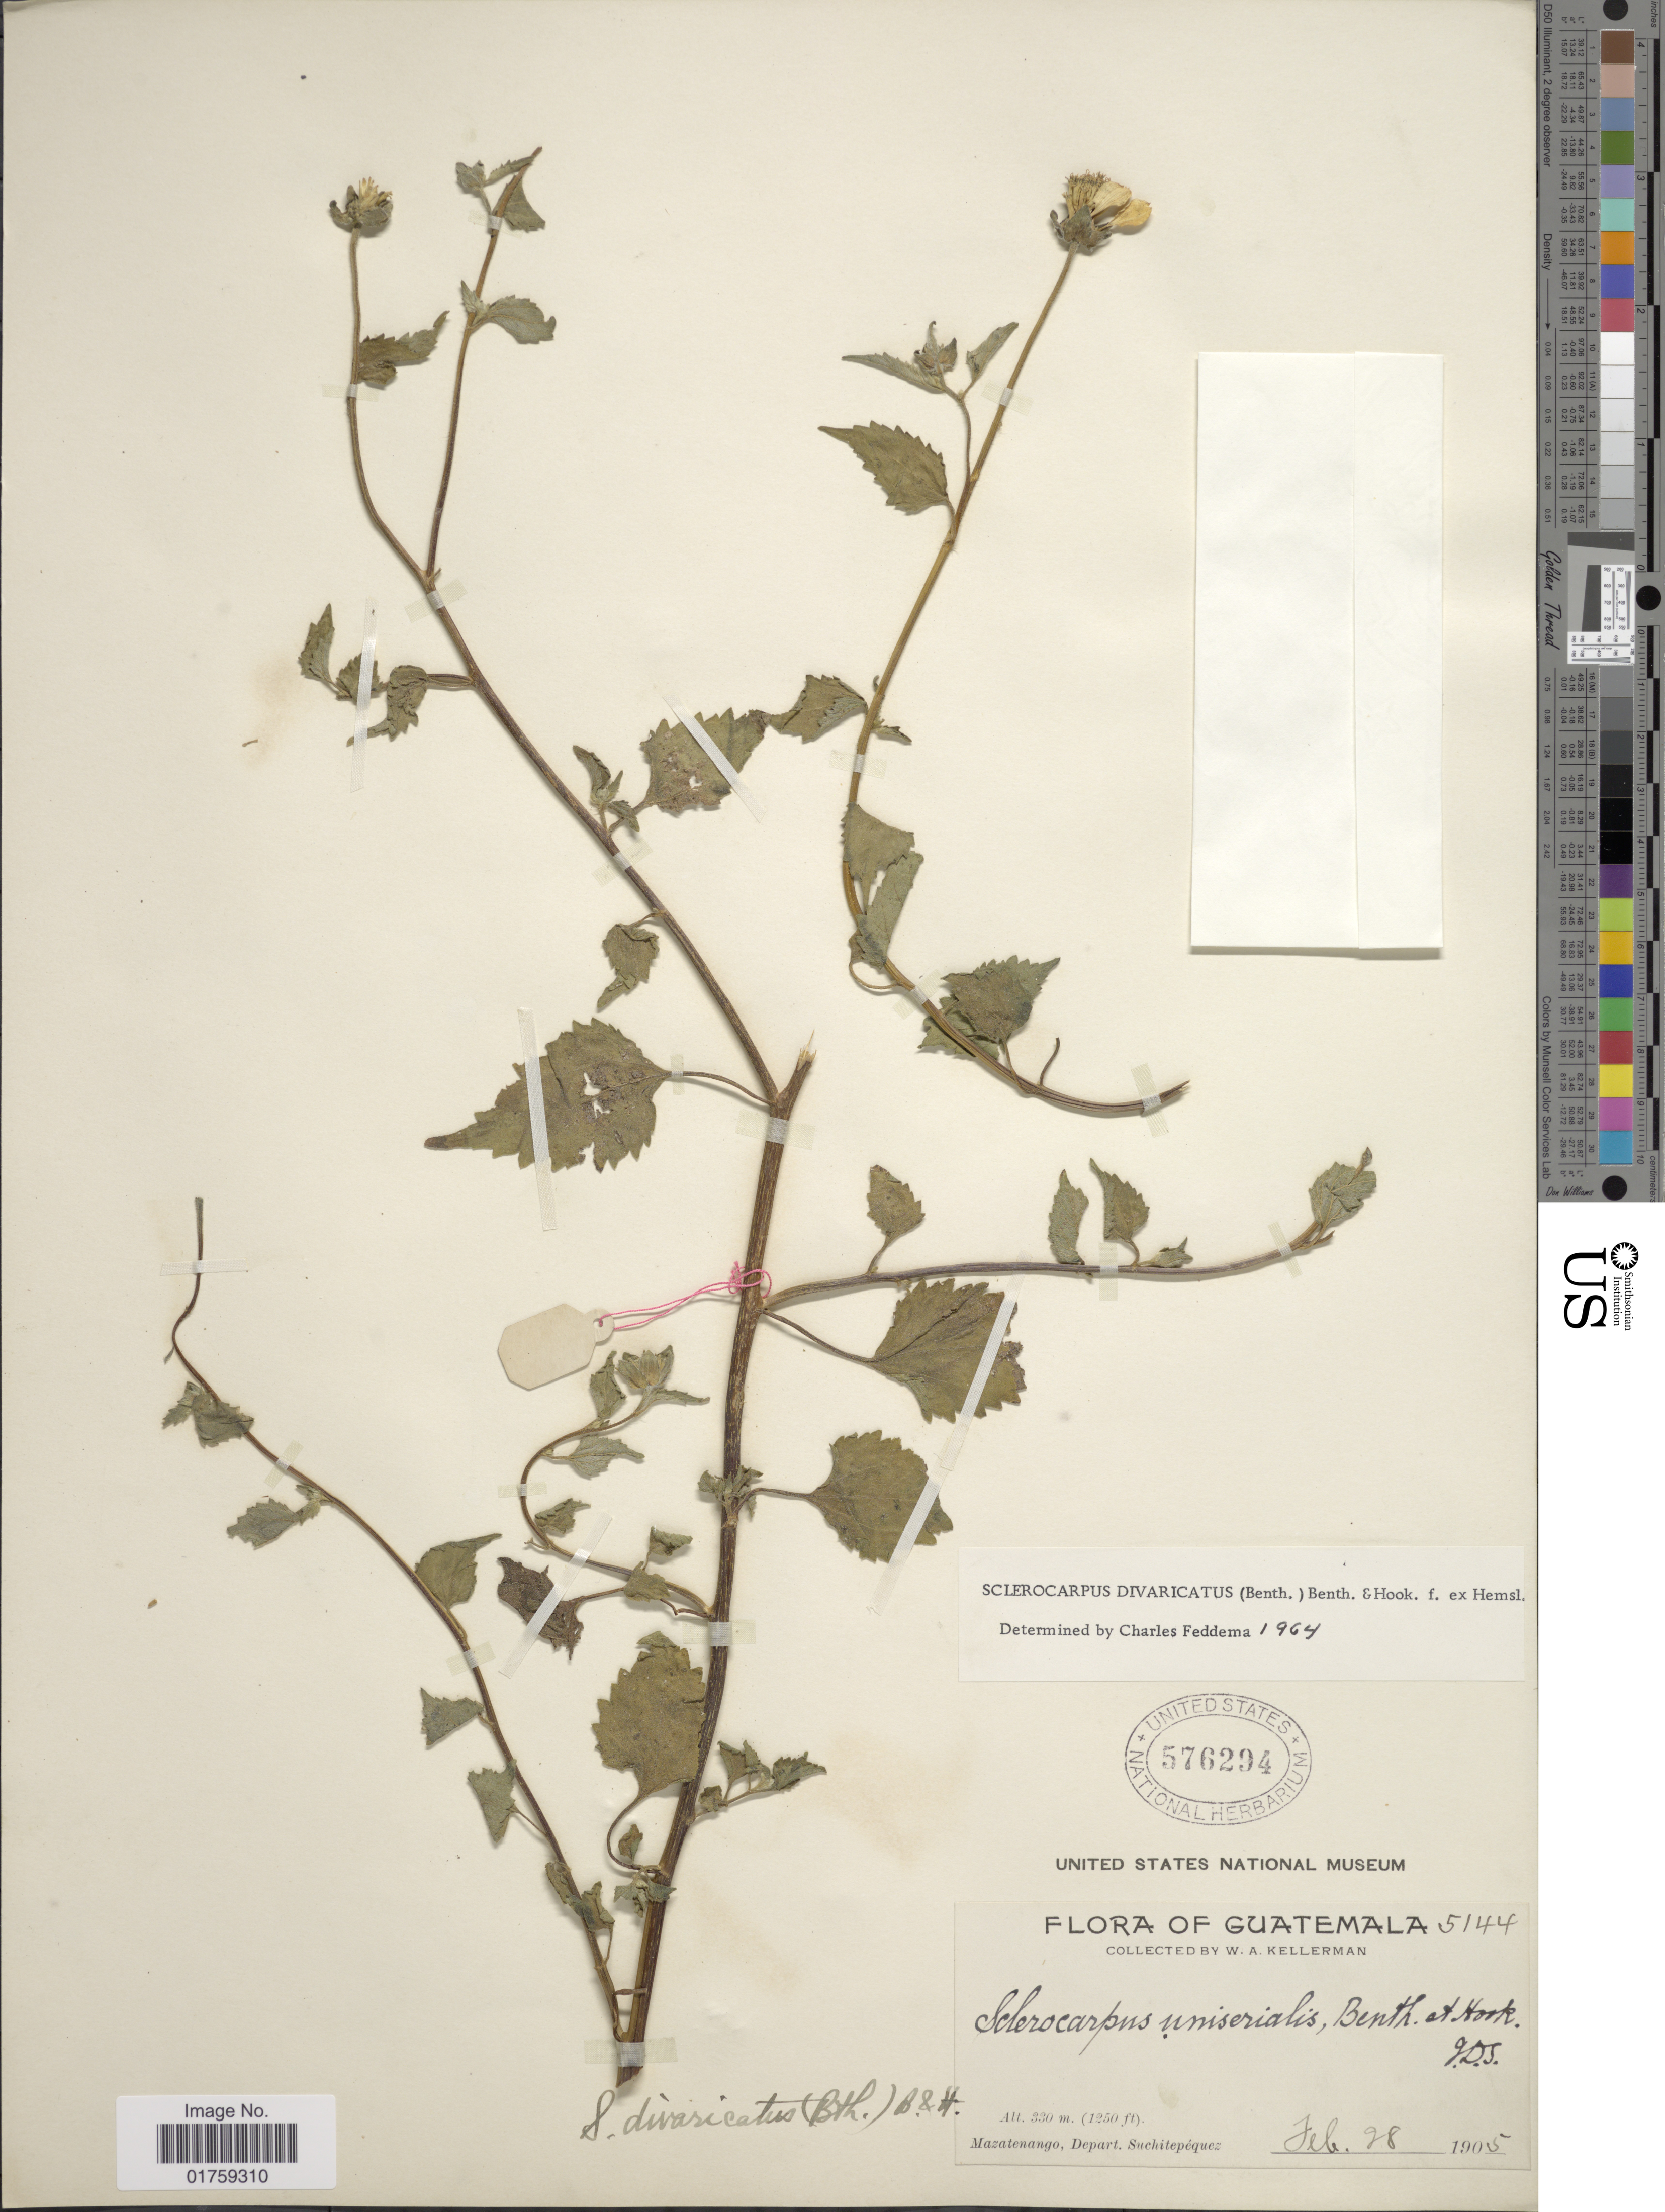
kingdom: Plantae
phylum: Tracheophyta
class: Magnoliopsida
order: Asterales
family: Asteraceae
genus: Sclerocarpus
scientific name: Sclerocarpus divaricatus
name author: (Benth.) Benth. & Hook. f. ex Hemsl.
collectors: W. Kellerman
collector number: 5144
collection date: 1905-02-28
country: Guatemala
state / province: Suchitepéquez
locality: Mazatenango, Depart. Suchitepequez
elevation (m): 330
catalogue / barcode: US 576294